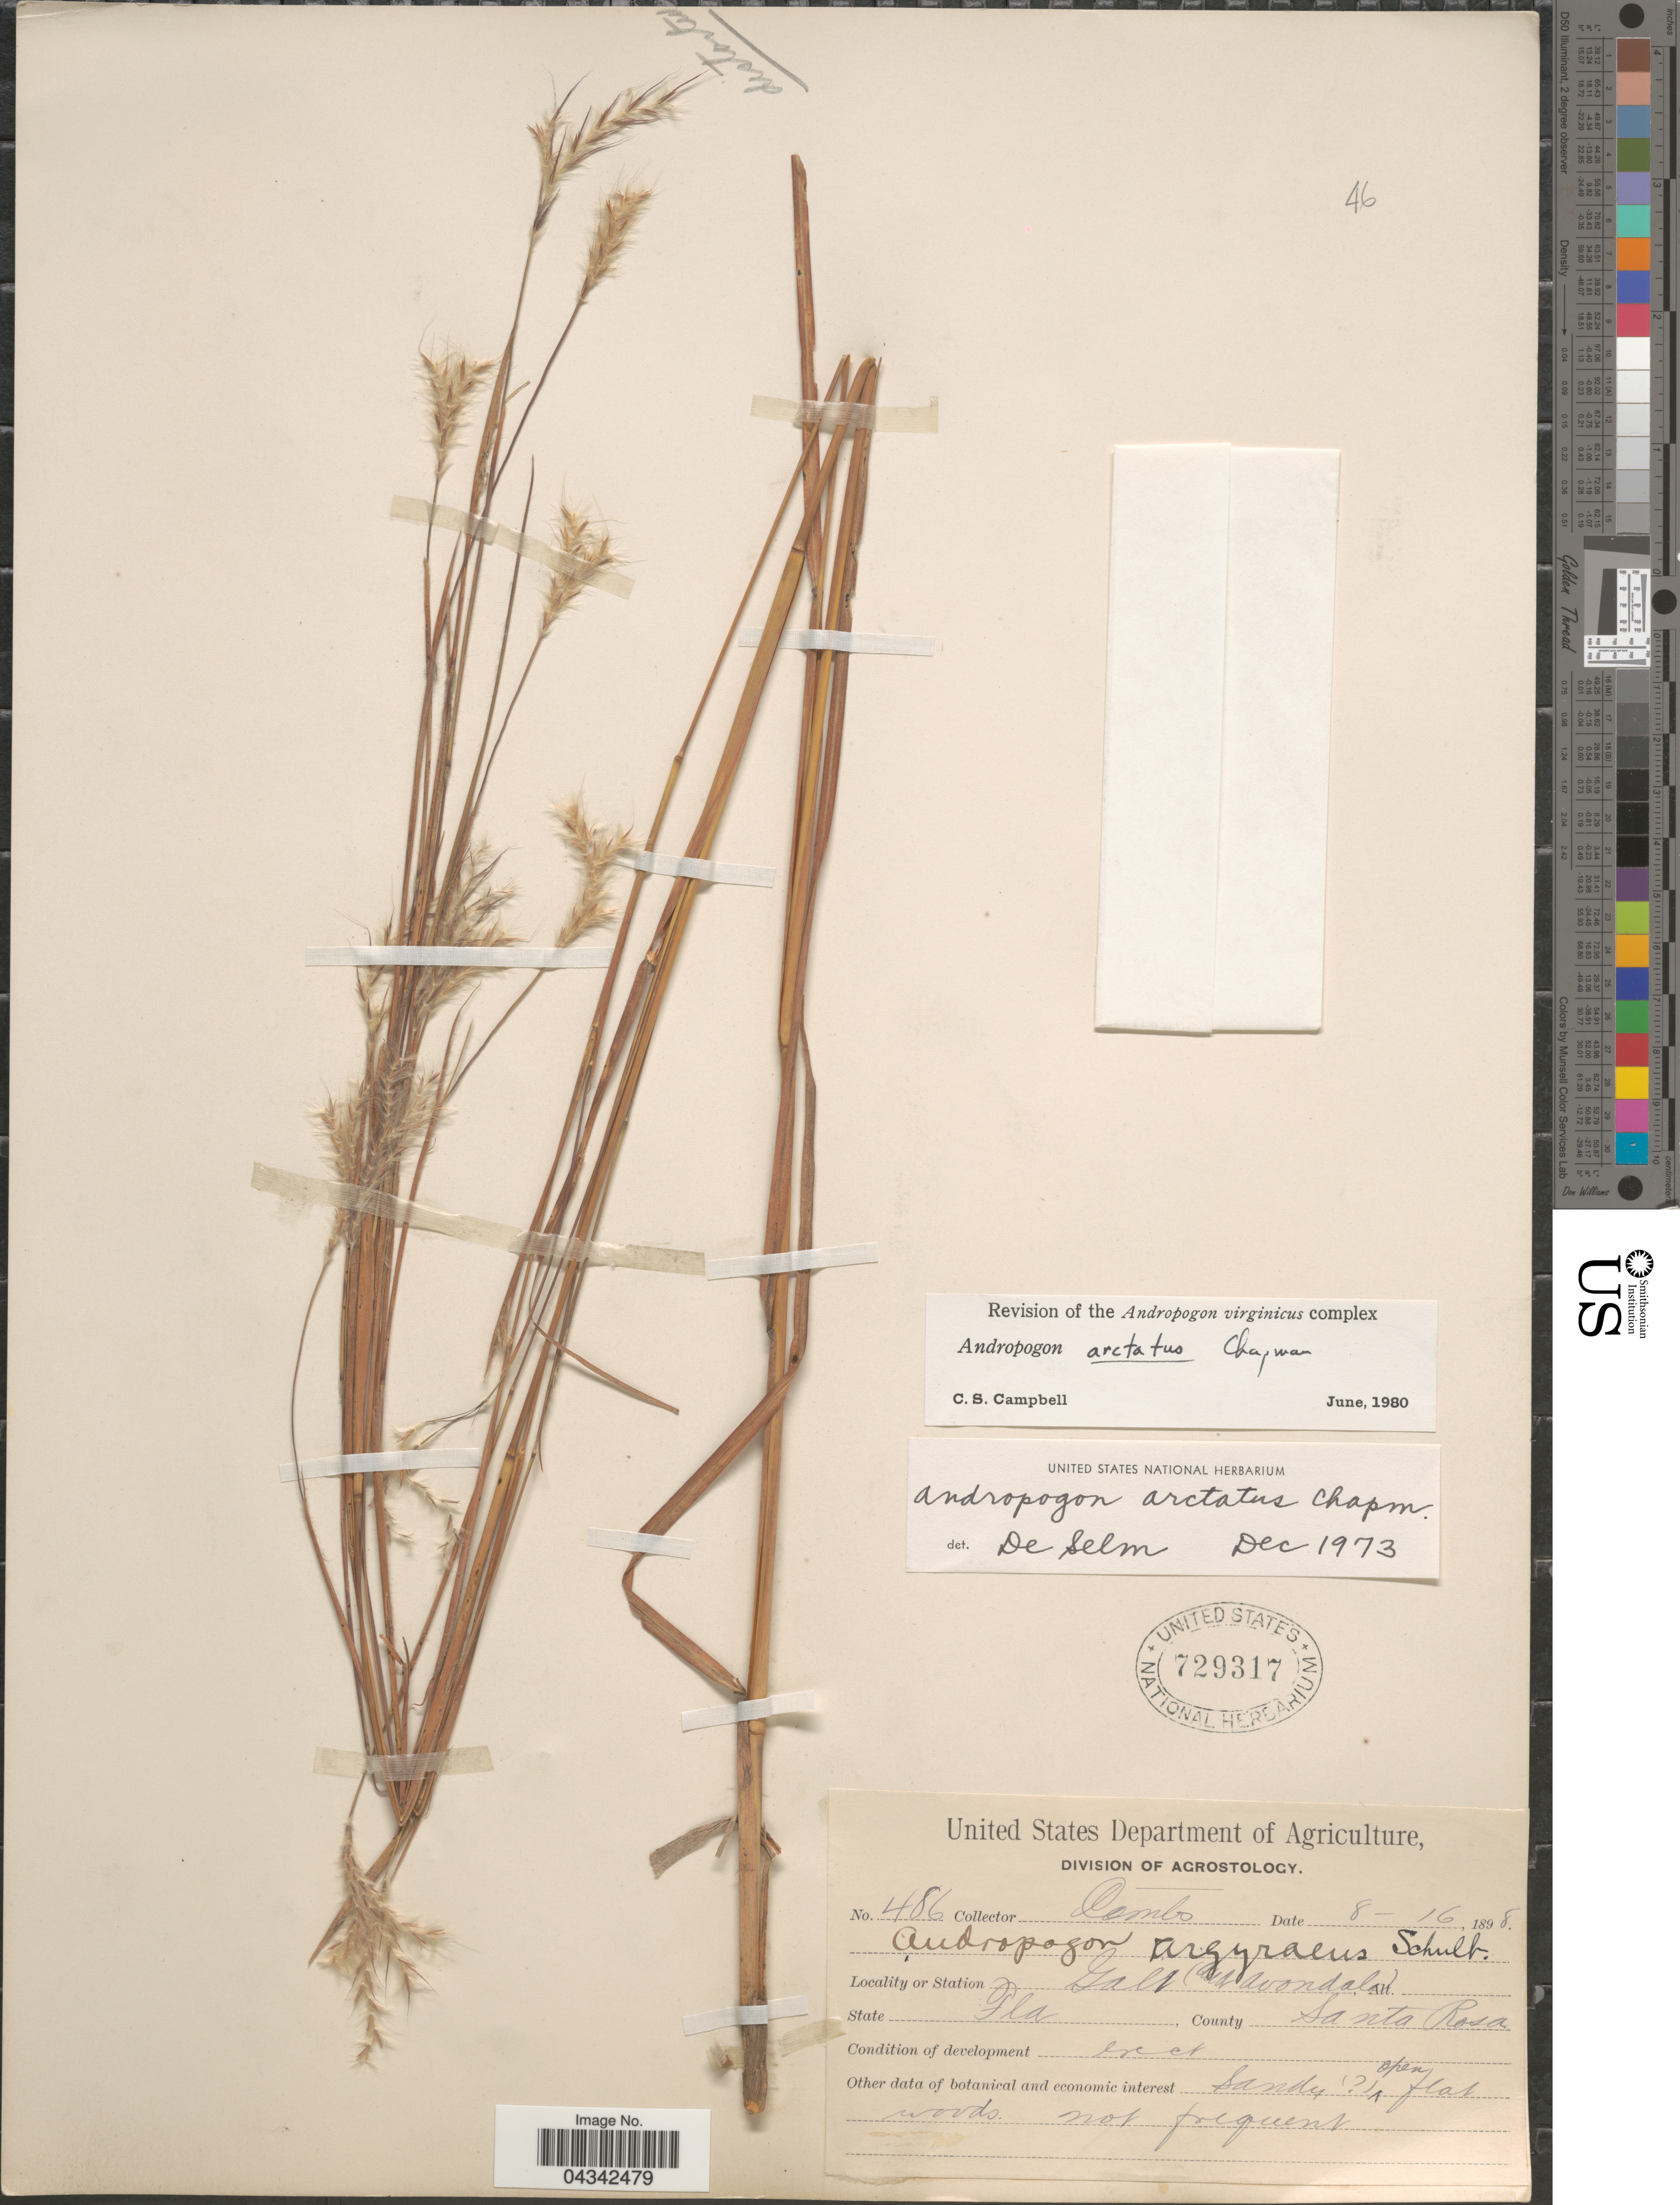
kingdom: Plantae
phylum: Tracheophyta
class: Liliopsida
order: Poales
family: Poaceae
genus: Andropogon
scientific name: Andropogon arctatus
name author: Chapm.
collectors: -. Combs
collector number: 486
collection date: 1898-08-16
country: United States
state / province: Florida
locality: Station Galt (and Avondal). County Santa Rosa.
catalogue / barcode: US 729317